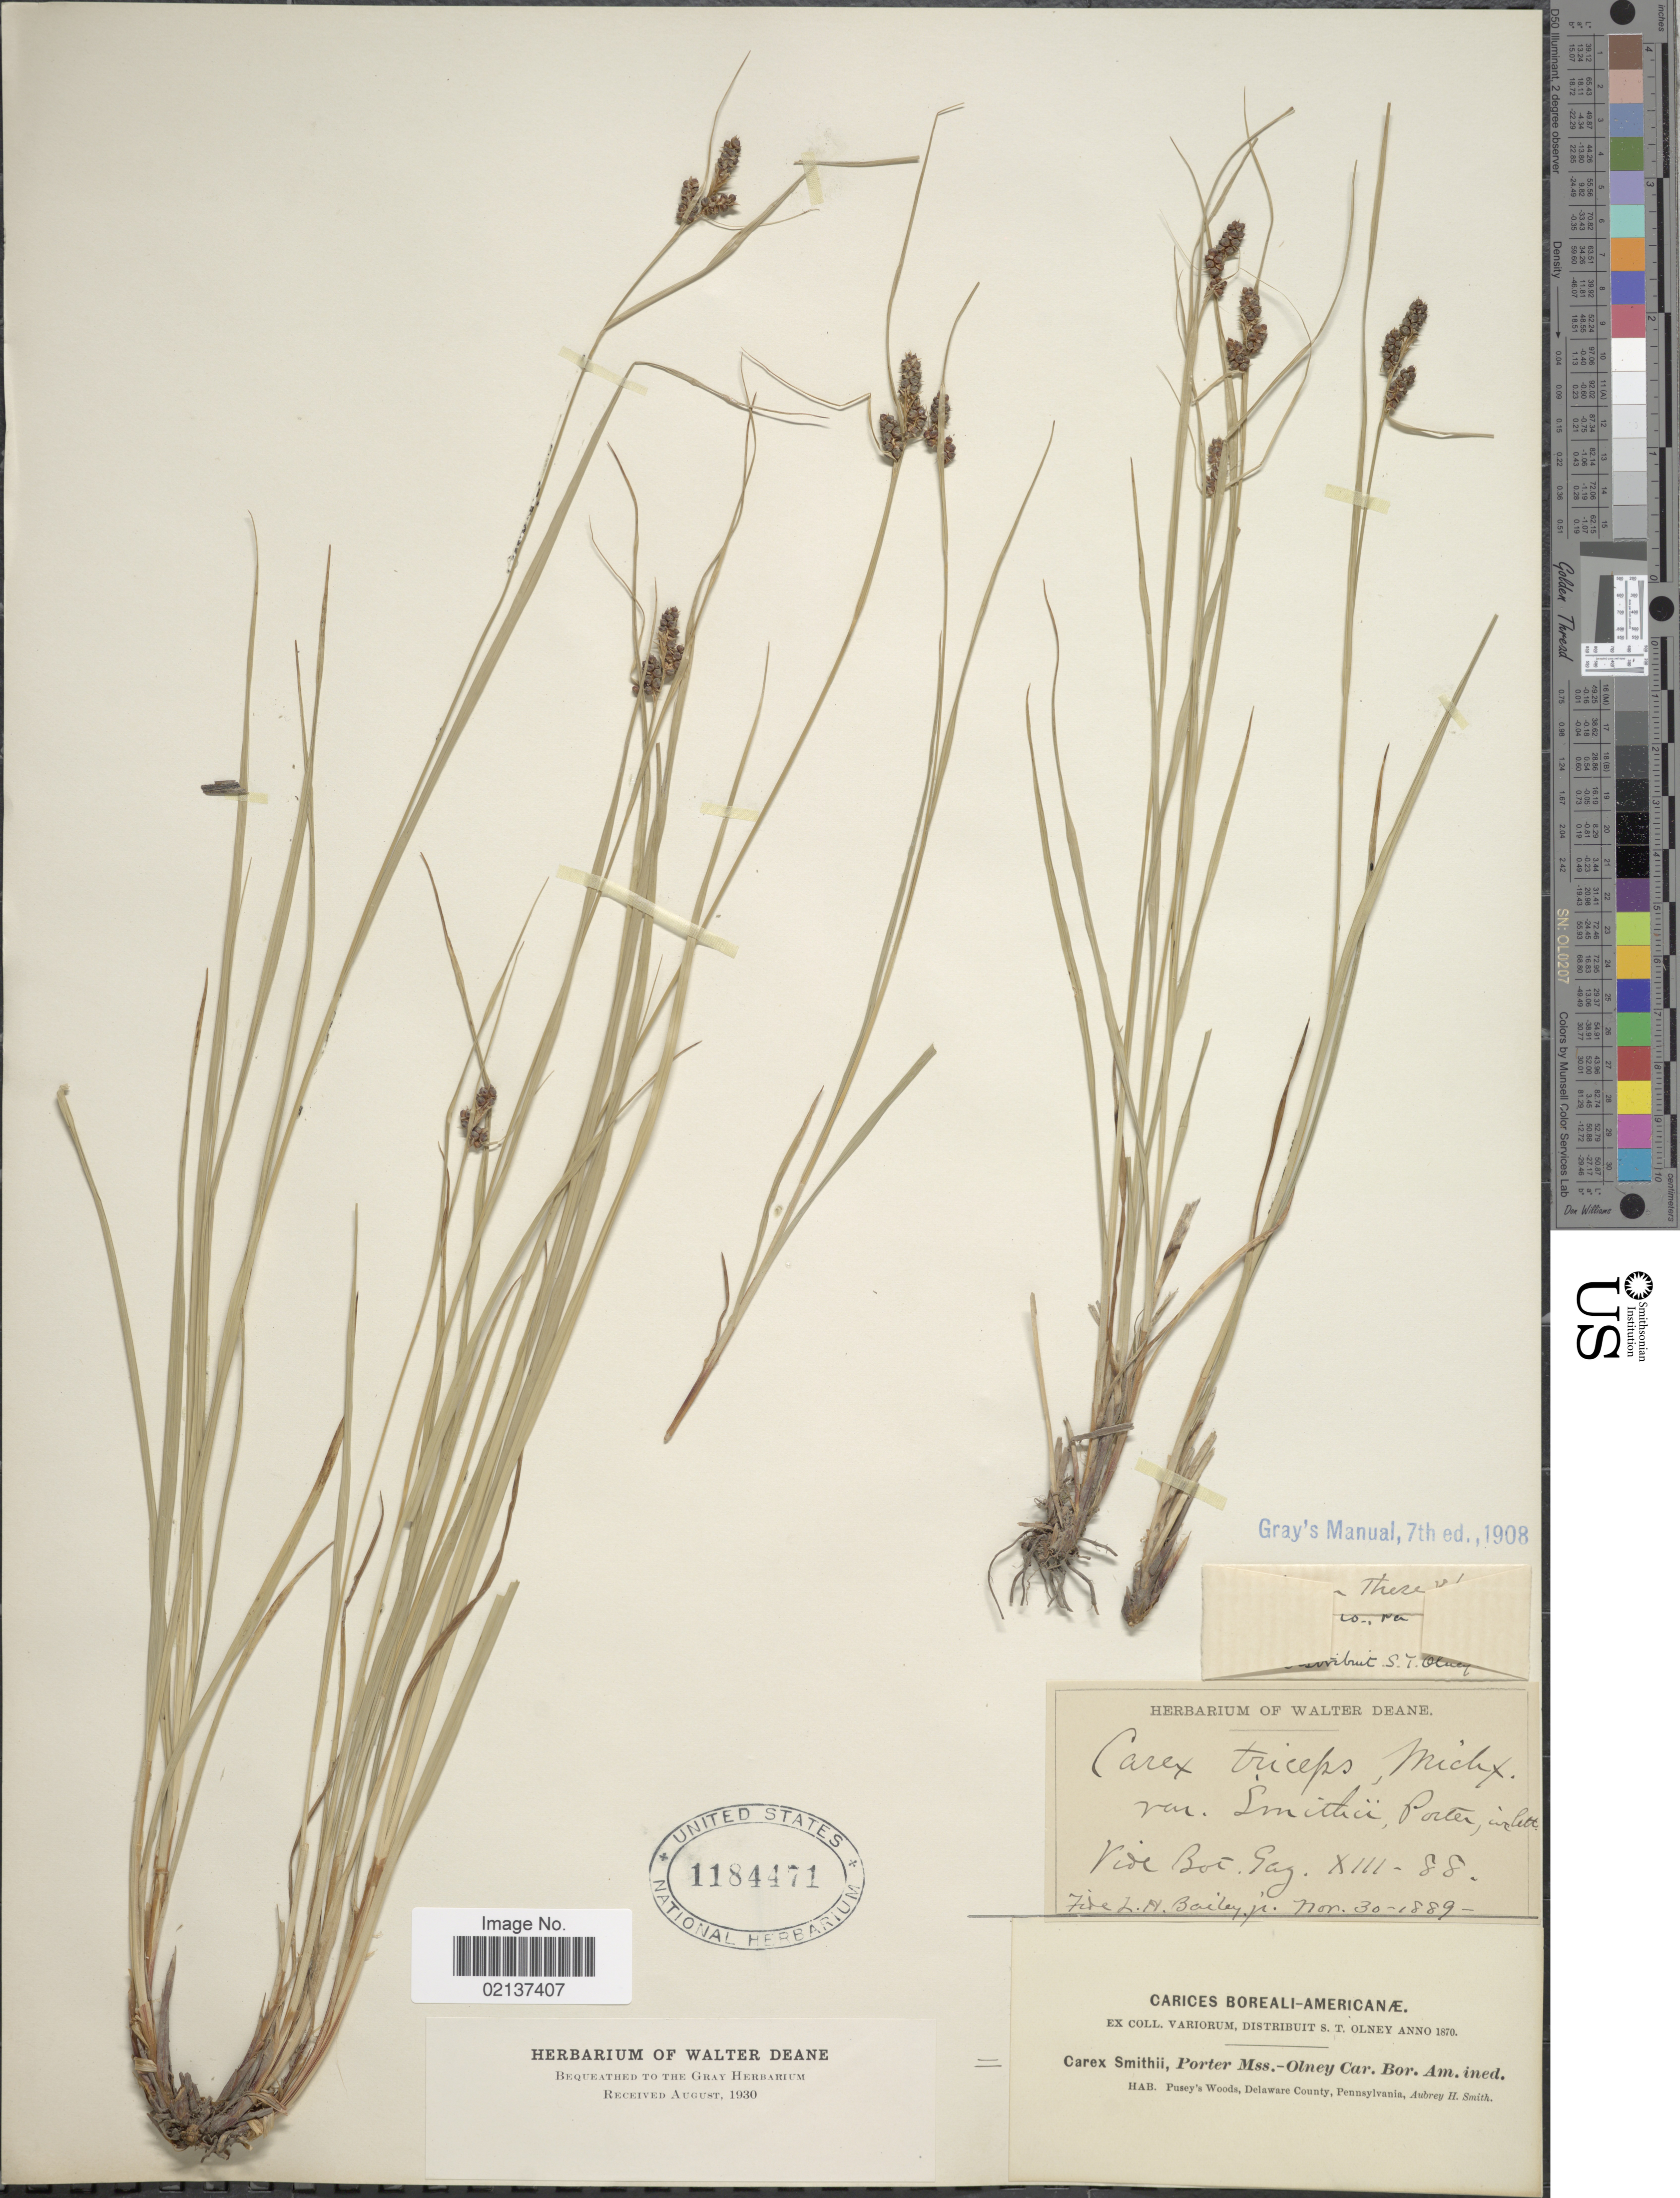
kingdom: Plantae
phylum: Tracheophyta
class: Liliopsida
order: Poales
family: Cyperaceae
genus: Carex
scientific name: Carex hirsutella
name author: Mack.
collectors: A. H. Smith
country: United States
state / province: Pennsylvania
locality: Pusey's Woods, Delaware County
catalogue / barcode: US 1184471